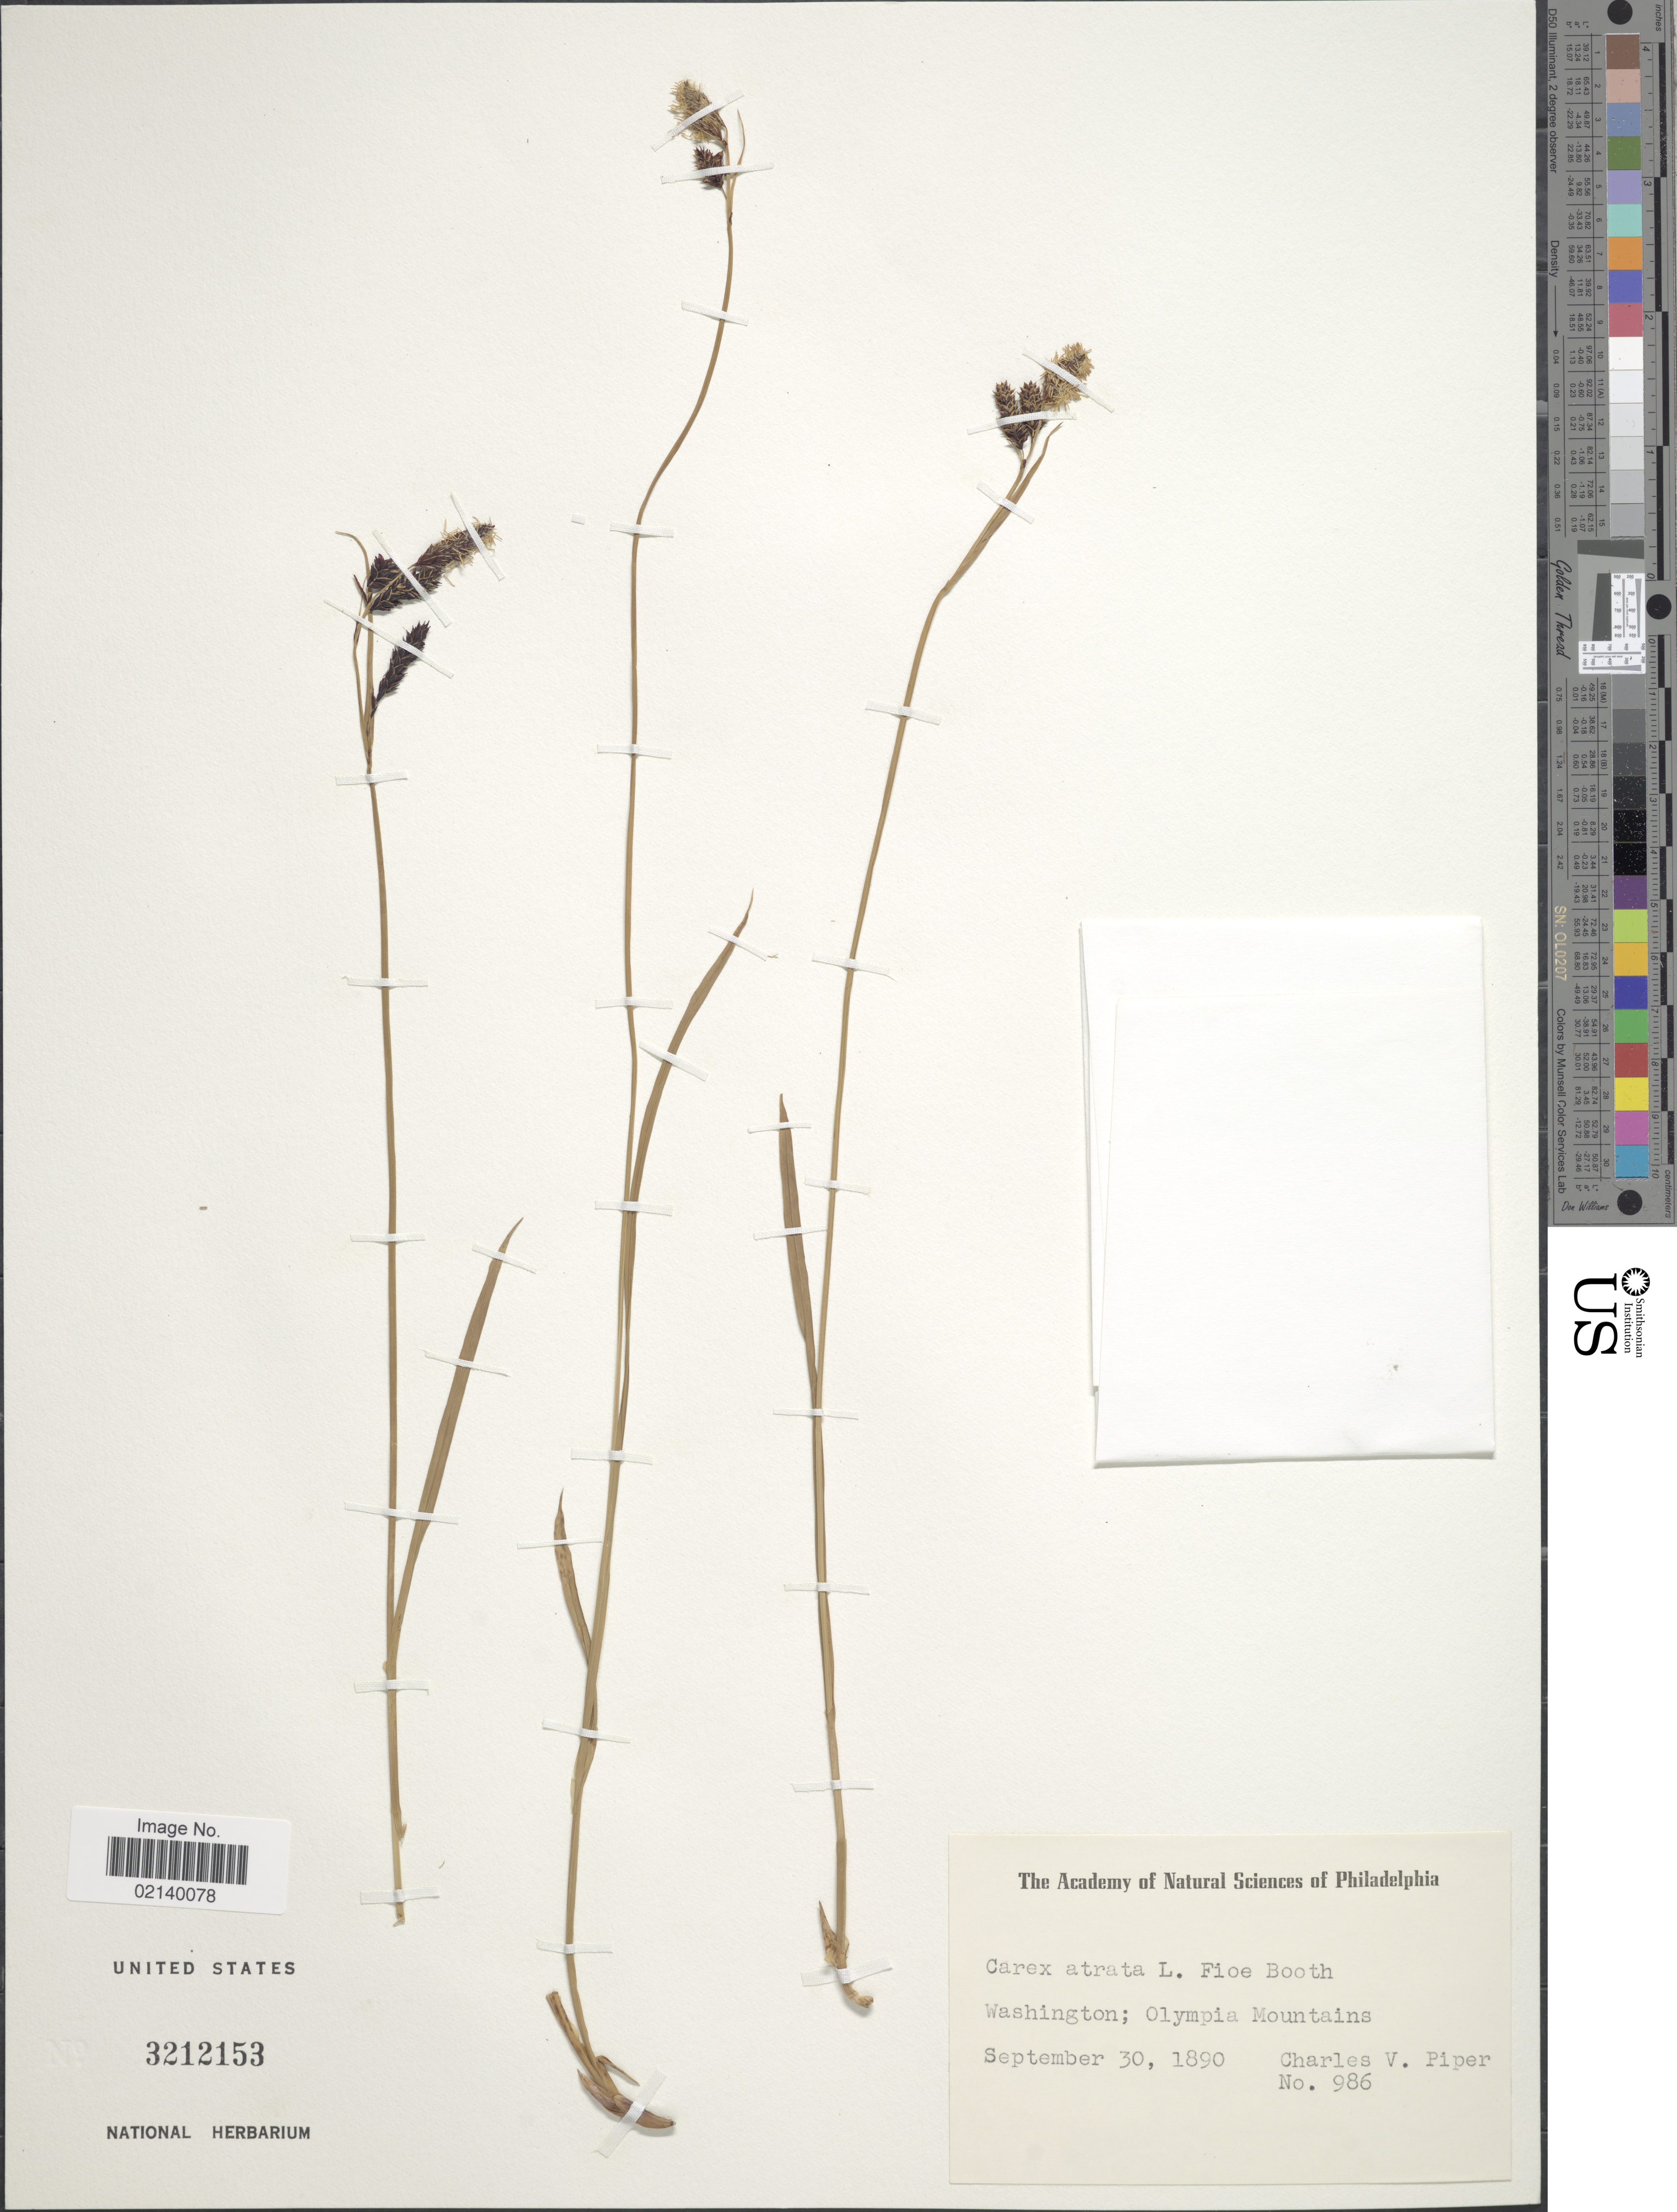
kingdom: Plantae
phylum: Tracheophyta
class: Liliopsida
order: Poales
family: Cyperaceae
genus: Carex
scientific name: Carex atrata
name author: L.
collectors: C. V. Piper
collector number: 986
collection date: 1890-09-30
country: United States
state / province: Washington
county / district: Thurston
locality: Olympia Mountains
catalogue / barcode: US 3212153